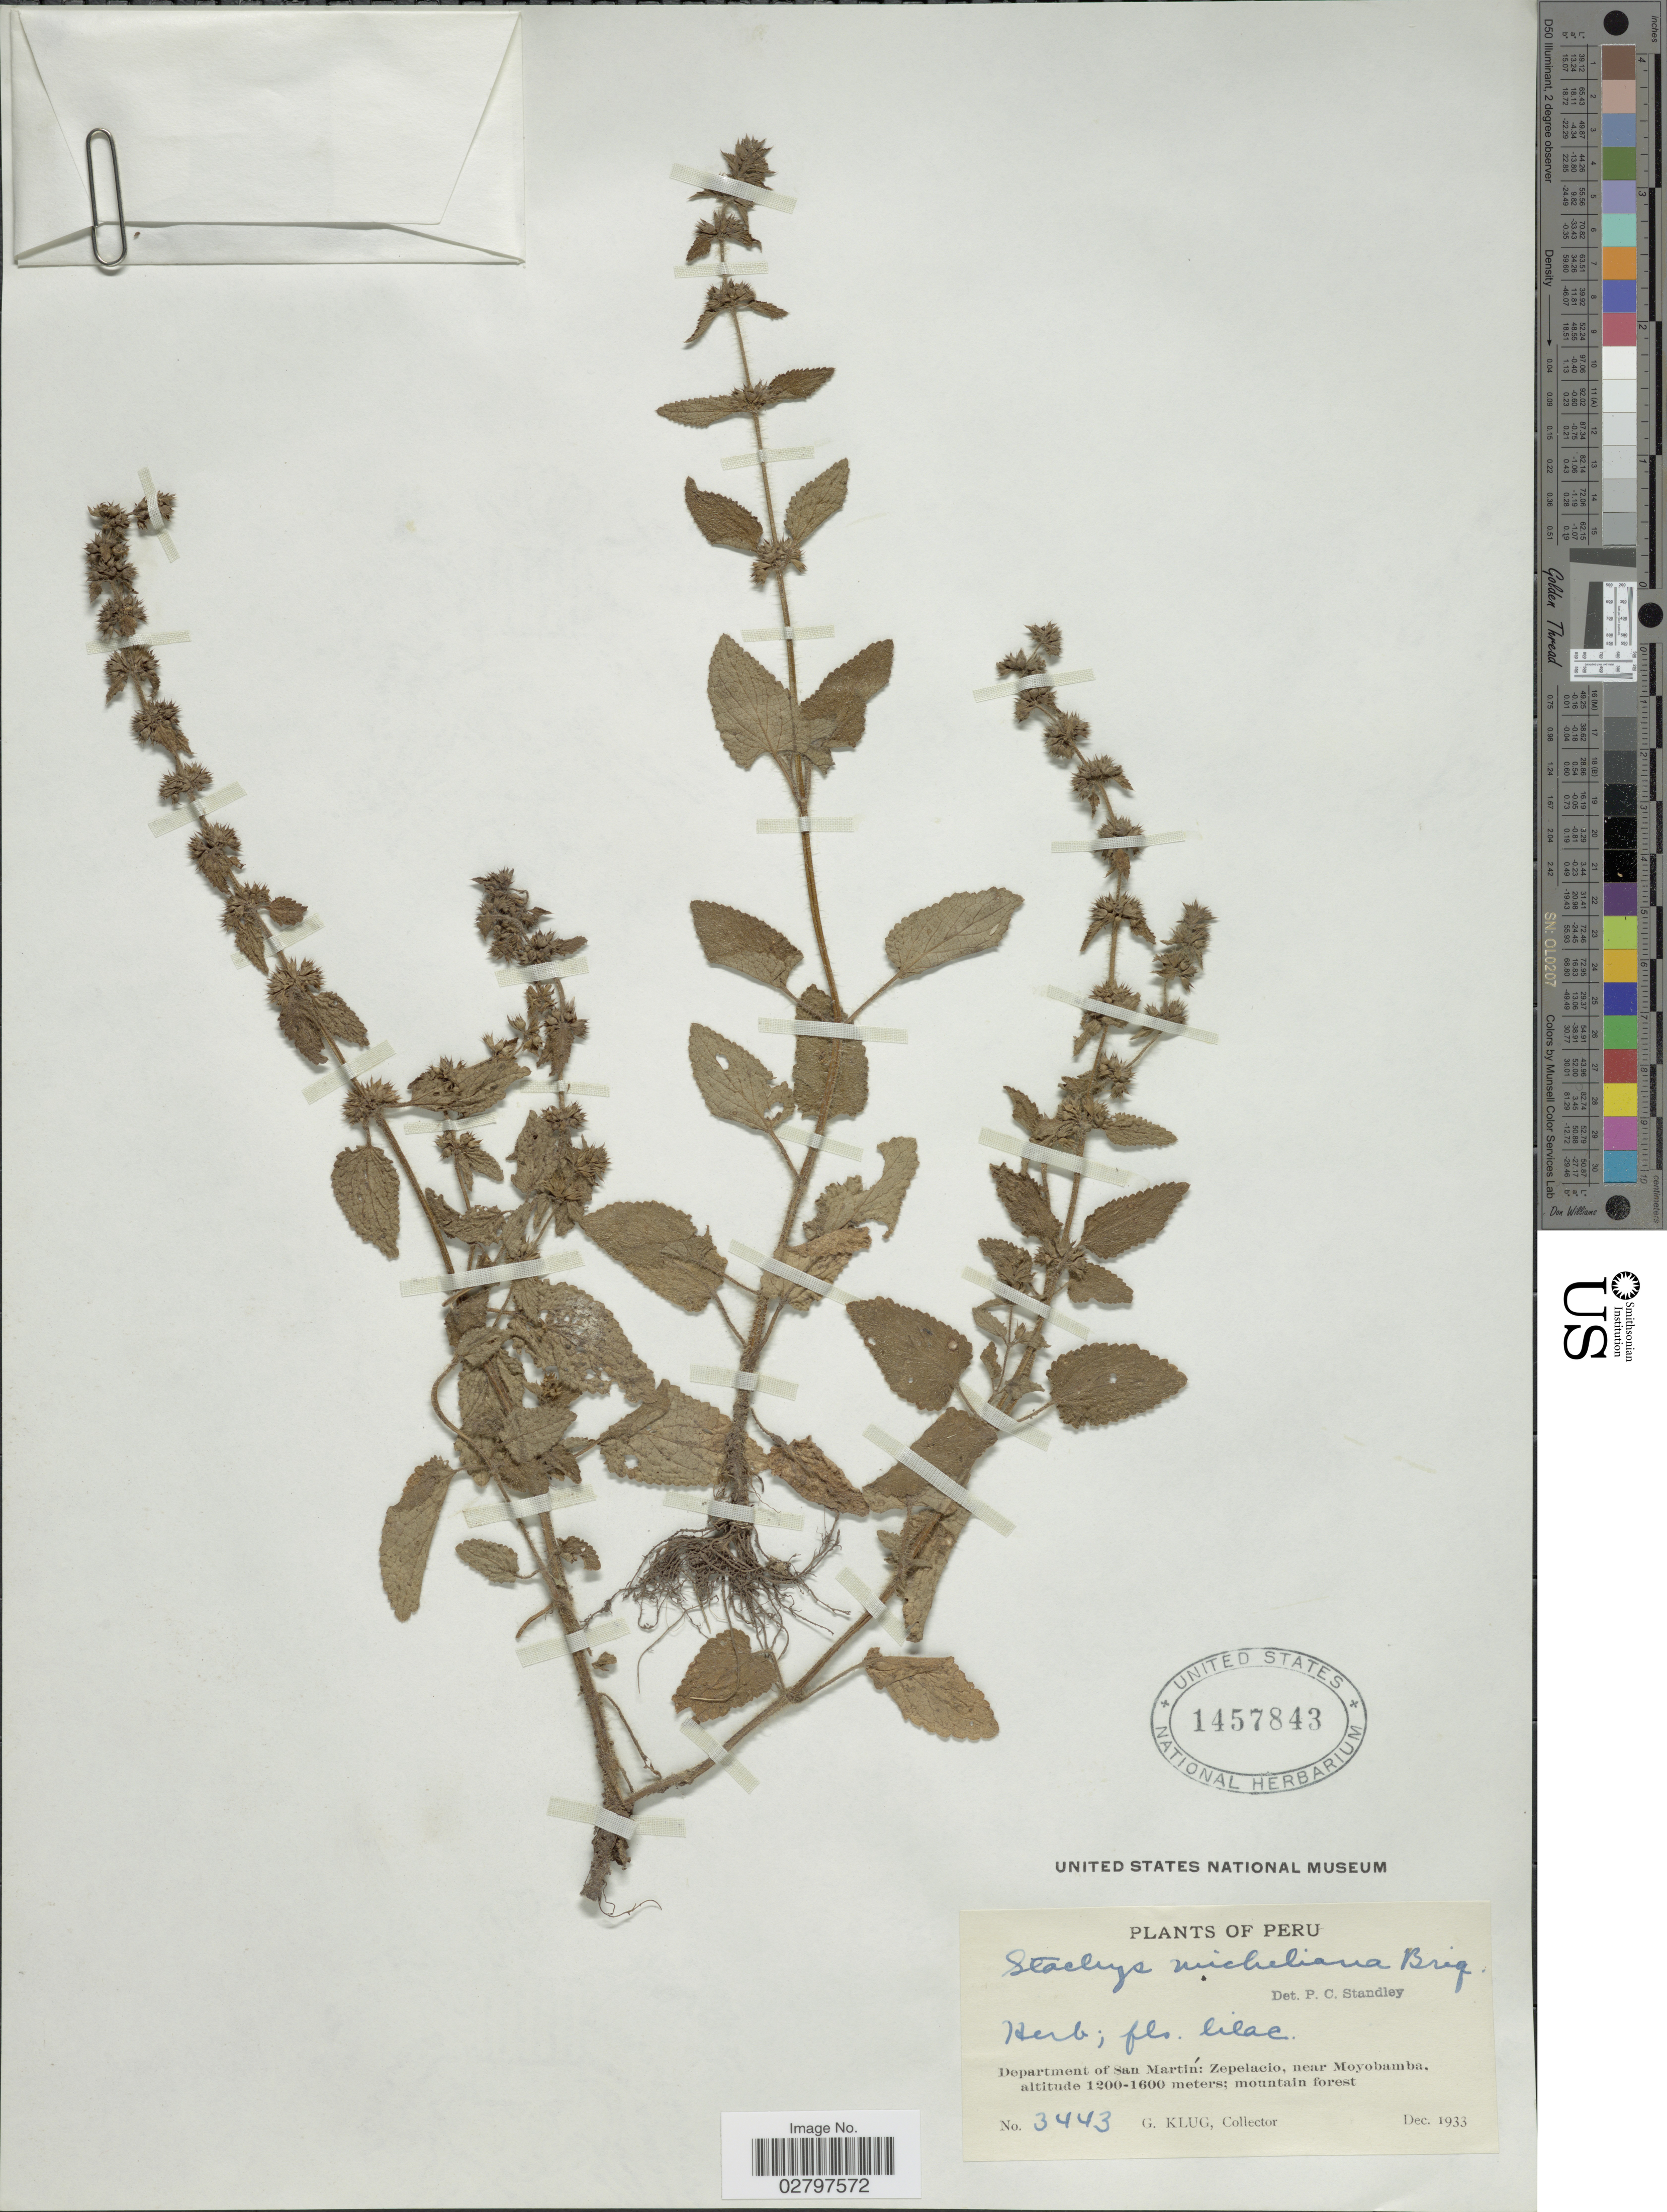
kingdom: Plantae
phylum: Tracheophyta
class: Magnoliopsida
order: Lamiales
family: Lamiaceae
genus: Stachys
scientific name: Stachys micheliana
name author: Briq. ex Micheli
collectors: G. Klug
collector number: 3443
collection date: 1933-12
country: Peru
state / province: San Martín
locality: Department of San Martín: Zepelacio, near Moyobamba.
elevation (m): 1200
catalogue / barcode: US 1457843